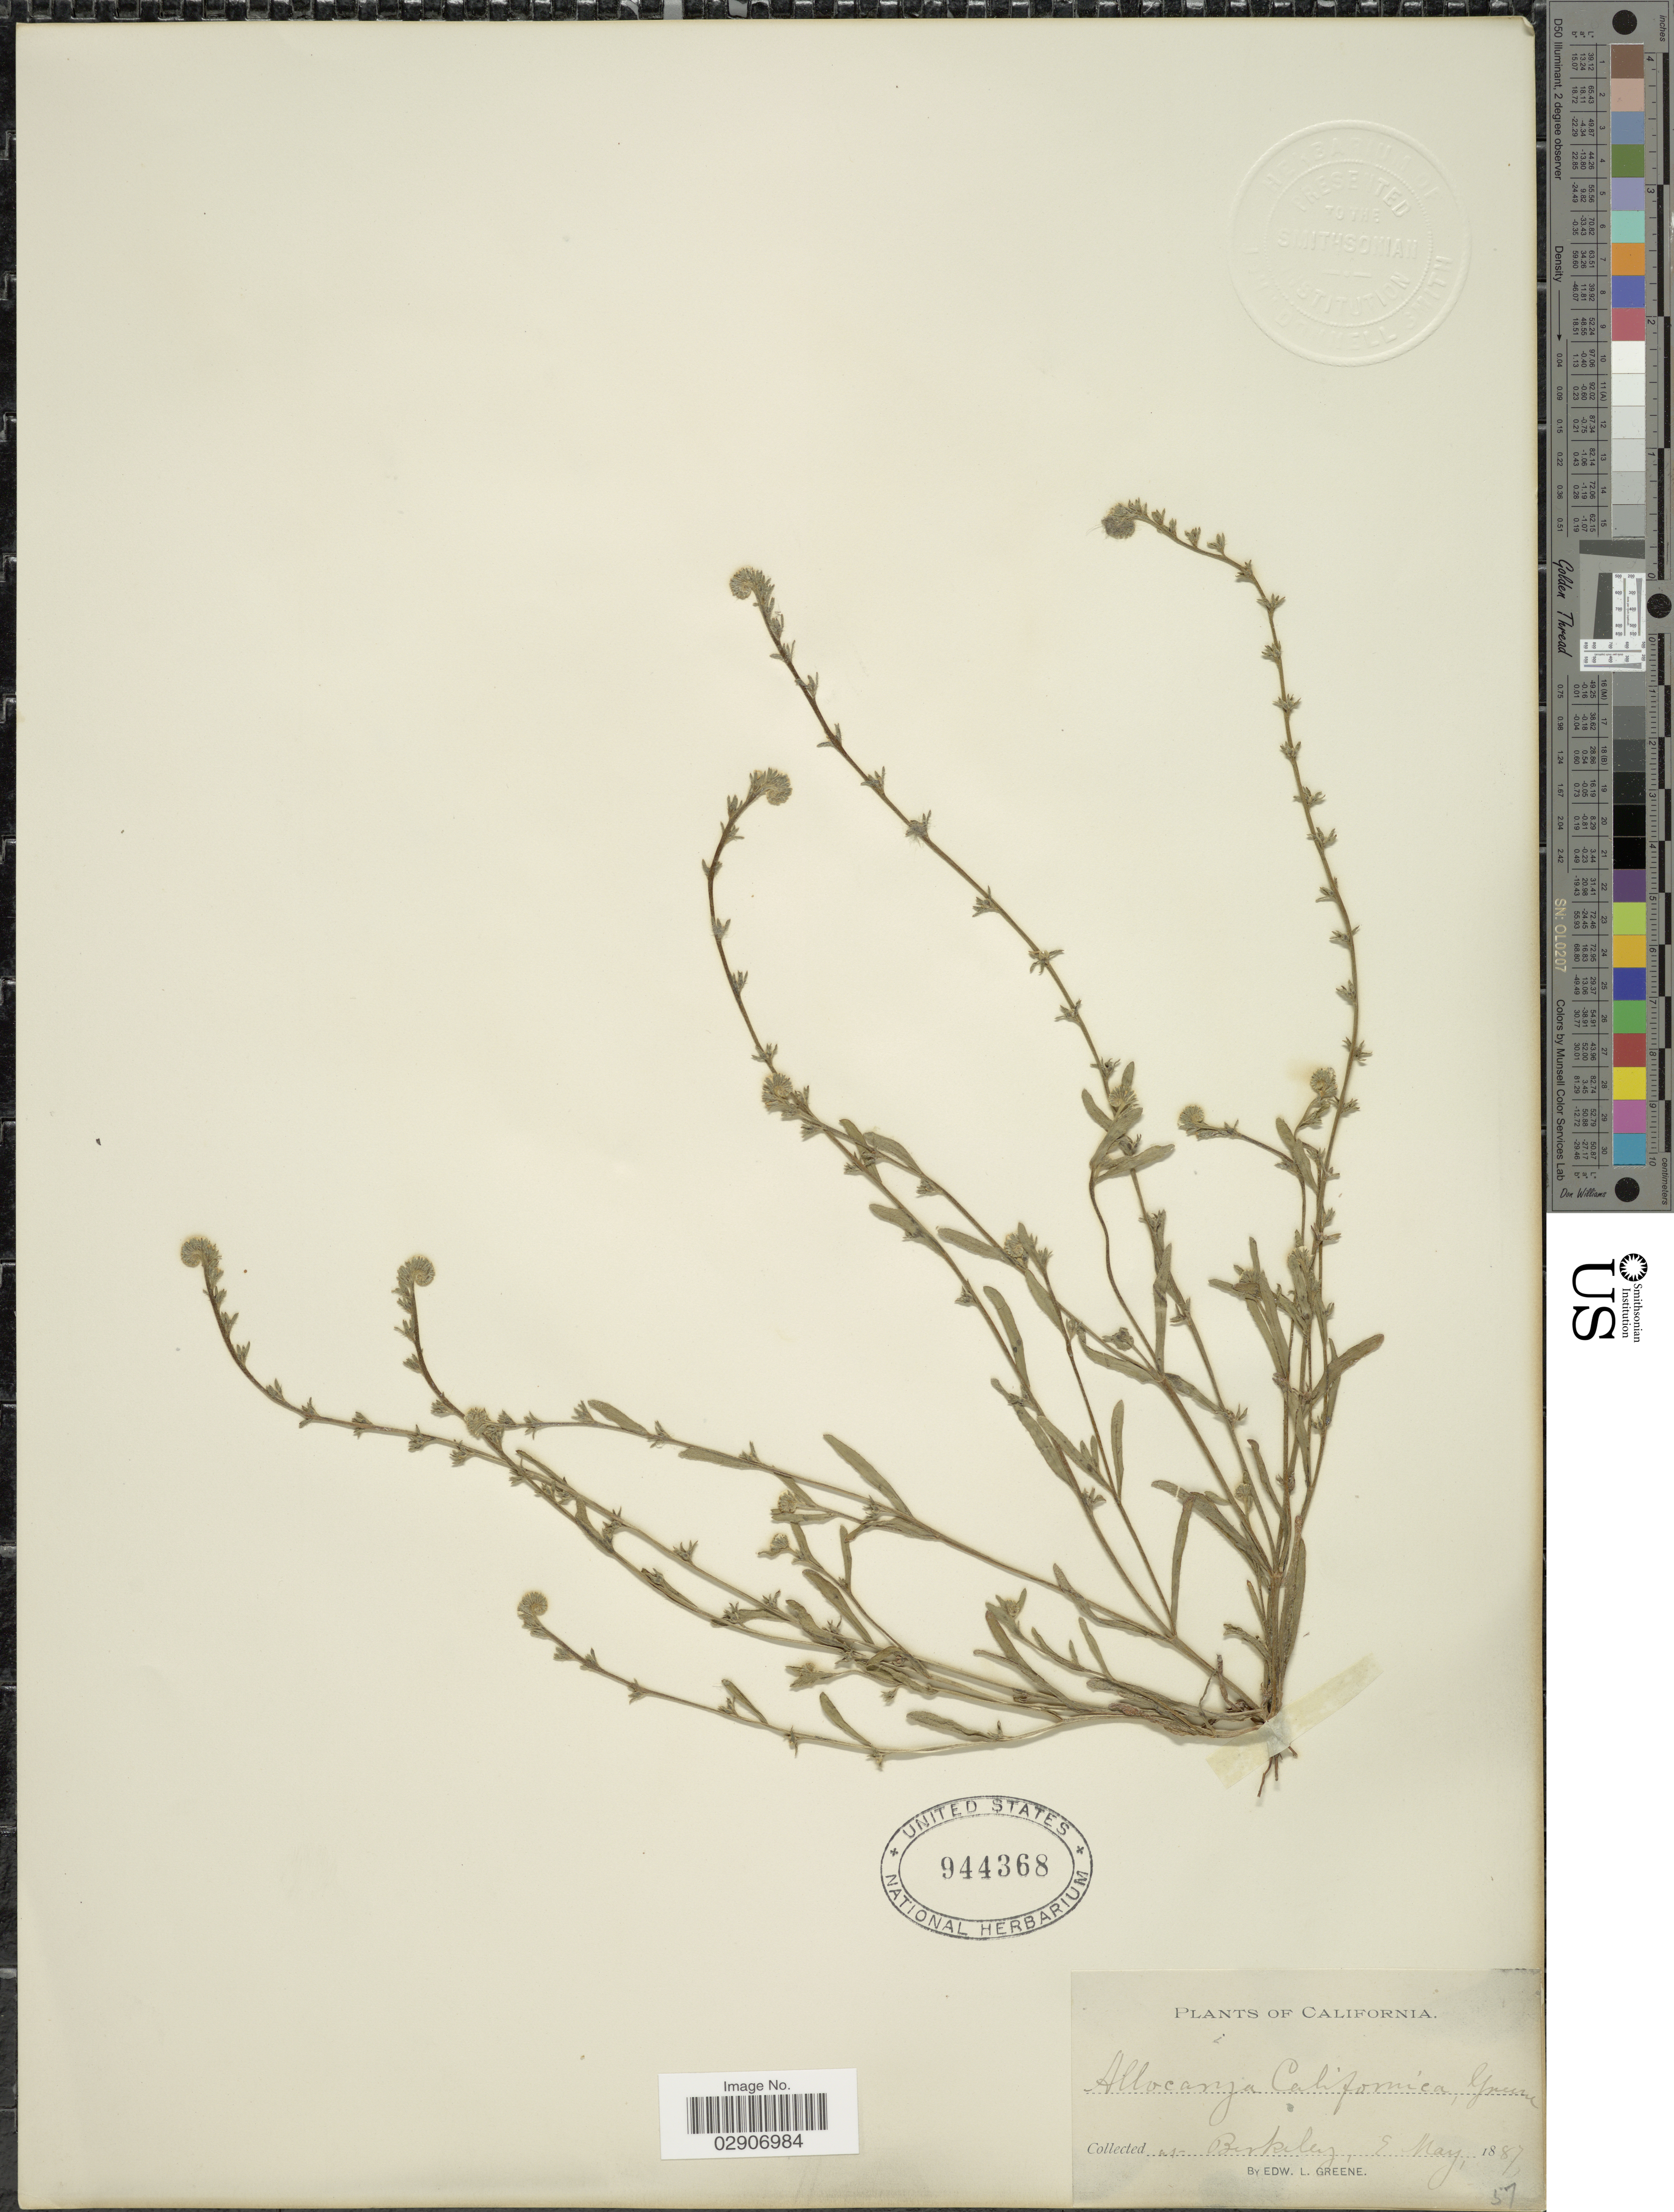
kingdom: Plantae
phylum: Tracheophyta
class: Magnoliopsida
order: Boraginales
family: Boraginaceae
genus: Plagiobothrys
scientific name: Plagiobothrys scouleri var. scouleri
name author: (Hook. & Arn.) I.M. Johnst.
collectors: E. L. Greene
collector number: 57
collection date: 1887-05-09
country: United States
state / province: California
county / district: Alameda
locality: At Berkeley.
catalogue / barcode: US 944368